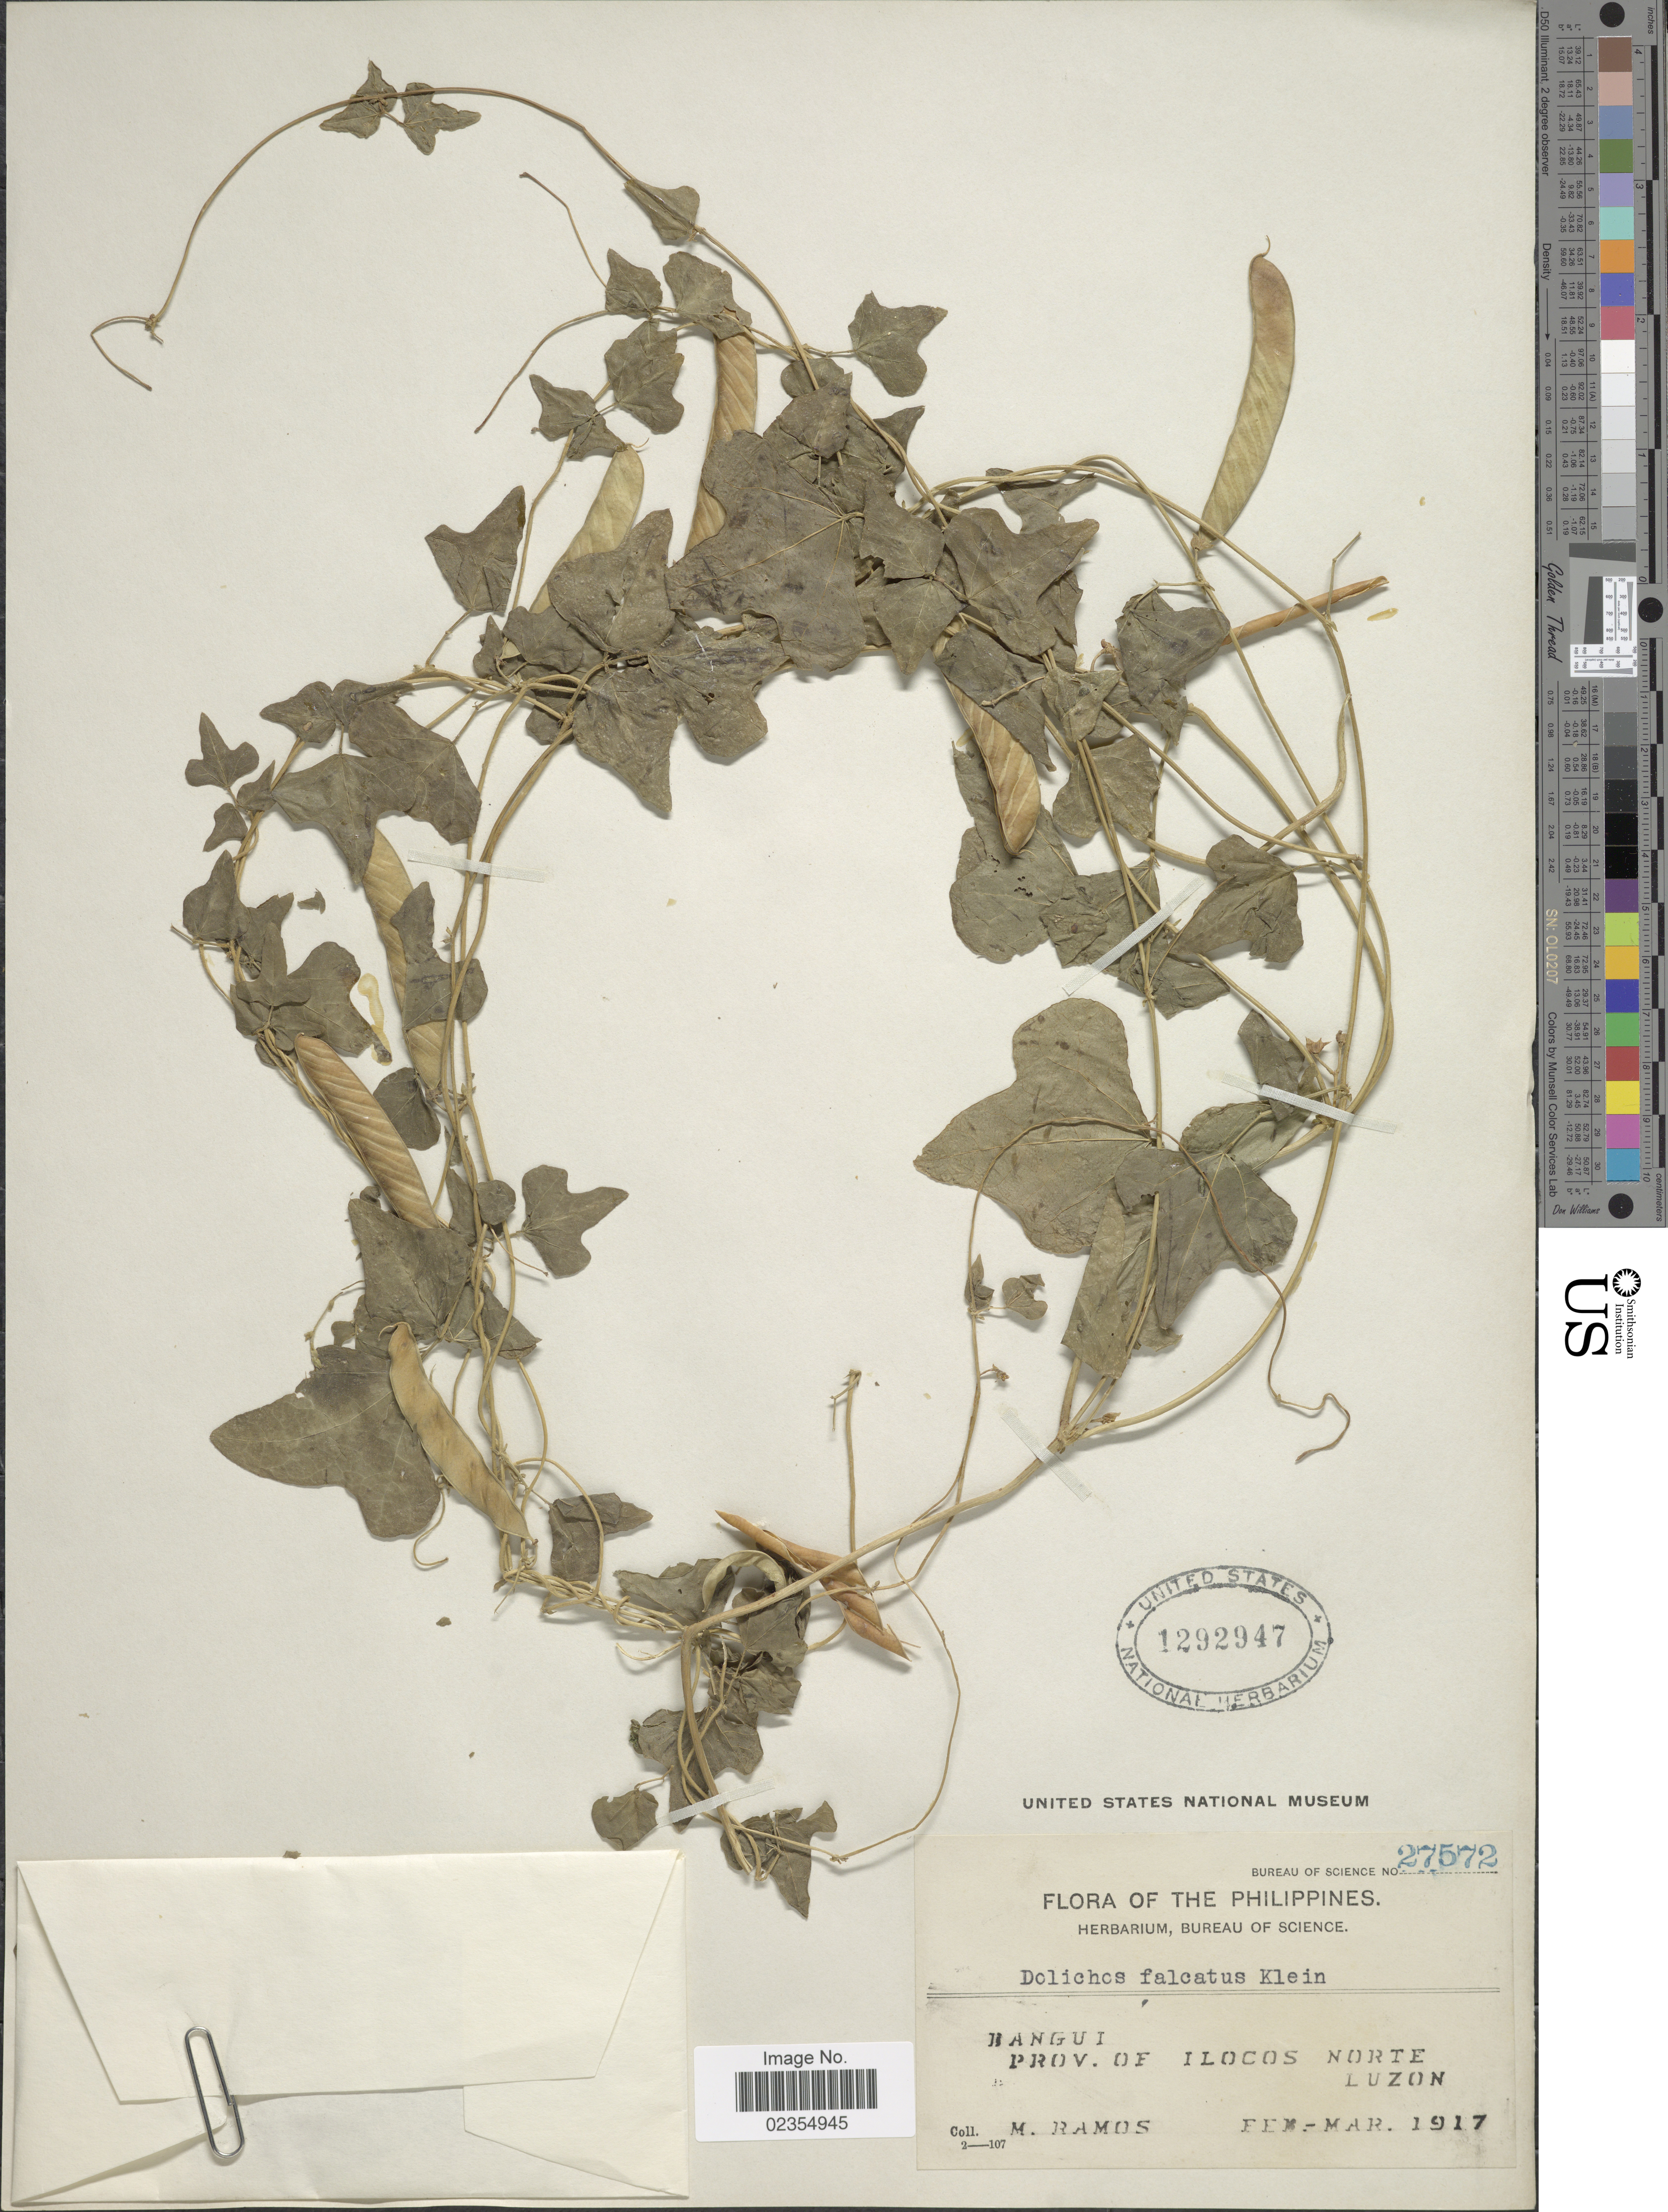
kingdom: Plantae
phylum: Tracheophyta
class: Magnoliopsida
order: Fabales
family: Fabaceae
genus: Dolichos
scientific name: Dolichos trilobus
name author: L.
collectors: M. Ramos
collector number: Bureau of Science27572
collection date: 1917-02/1917-03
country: Philippines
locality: Bangui, Prov. of Ilocos Norte Luzon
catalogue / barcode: US 1292947